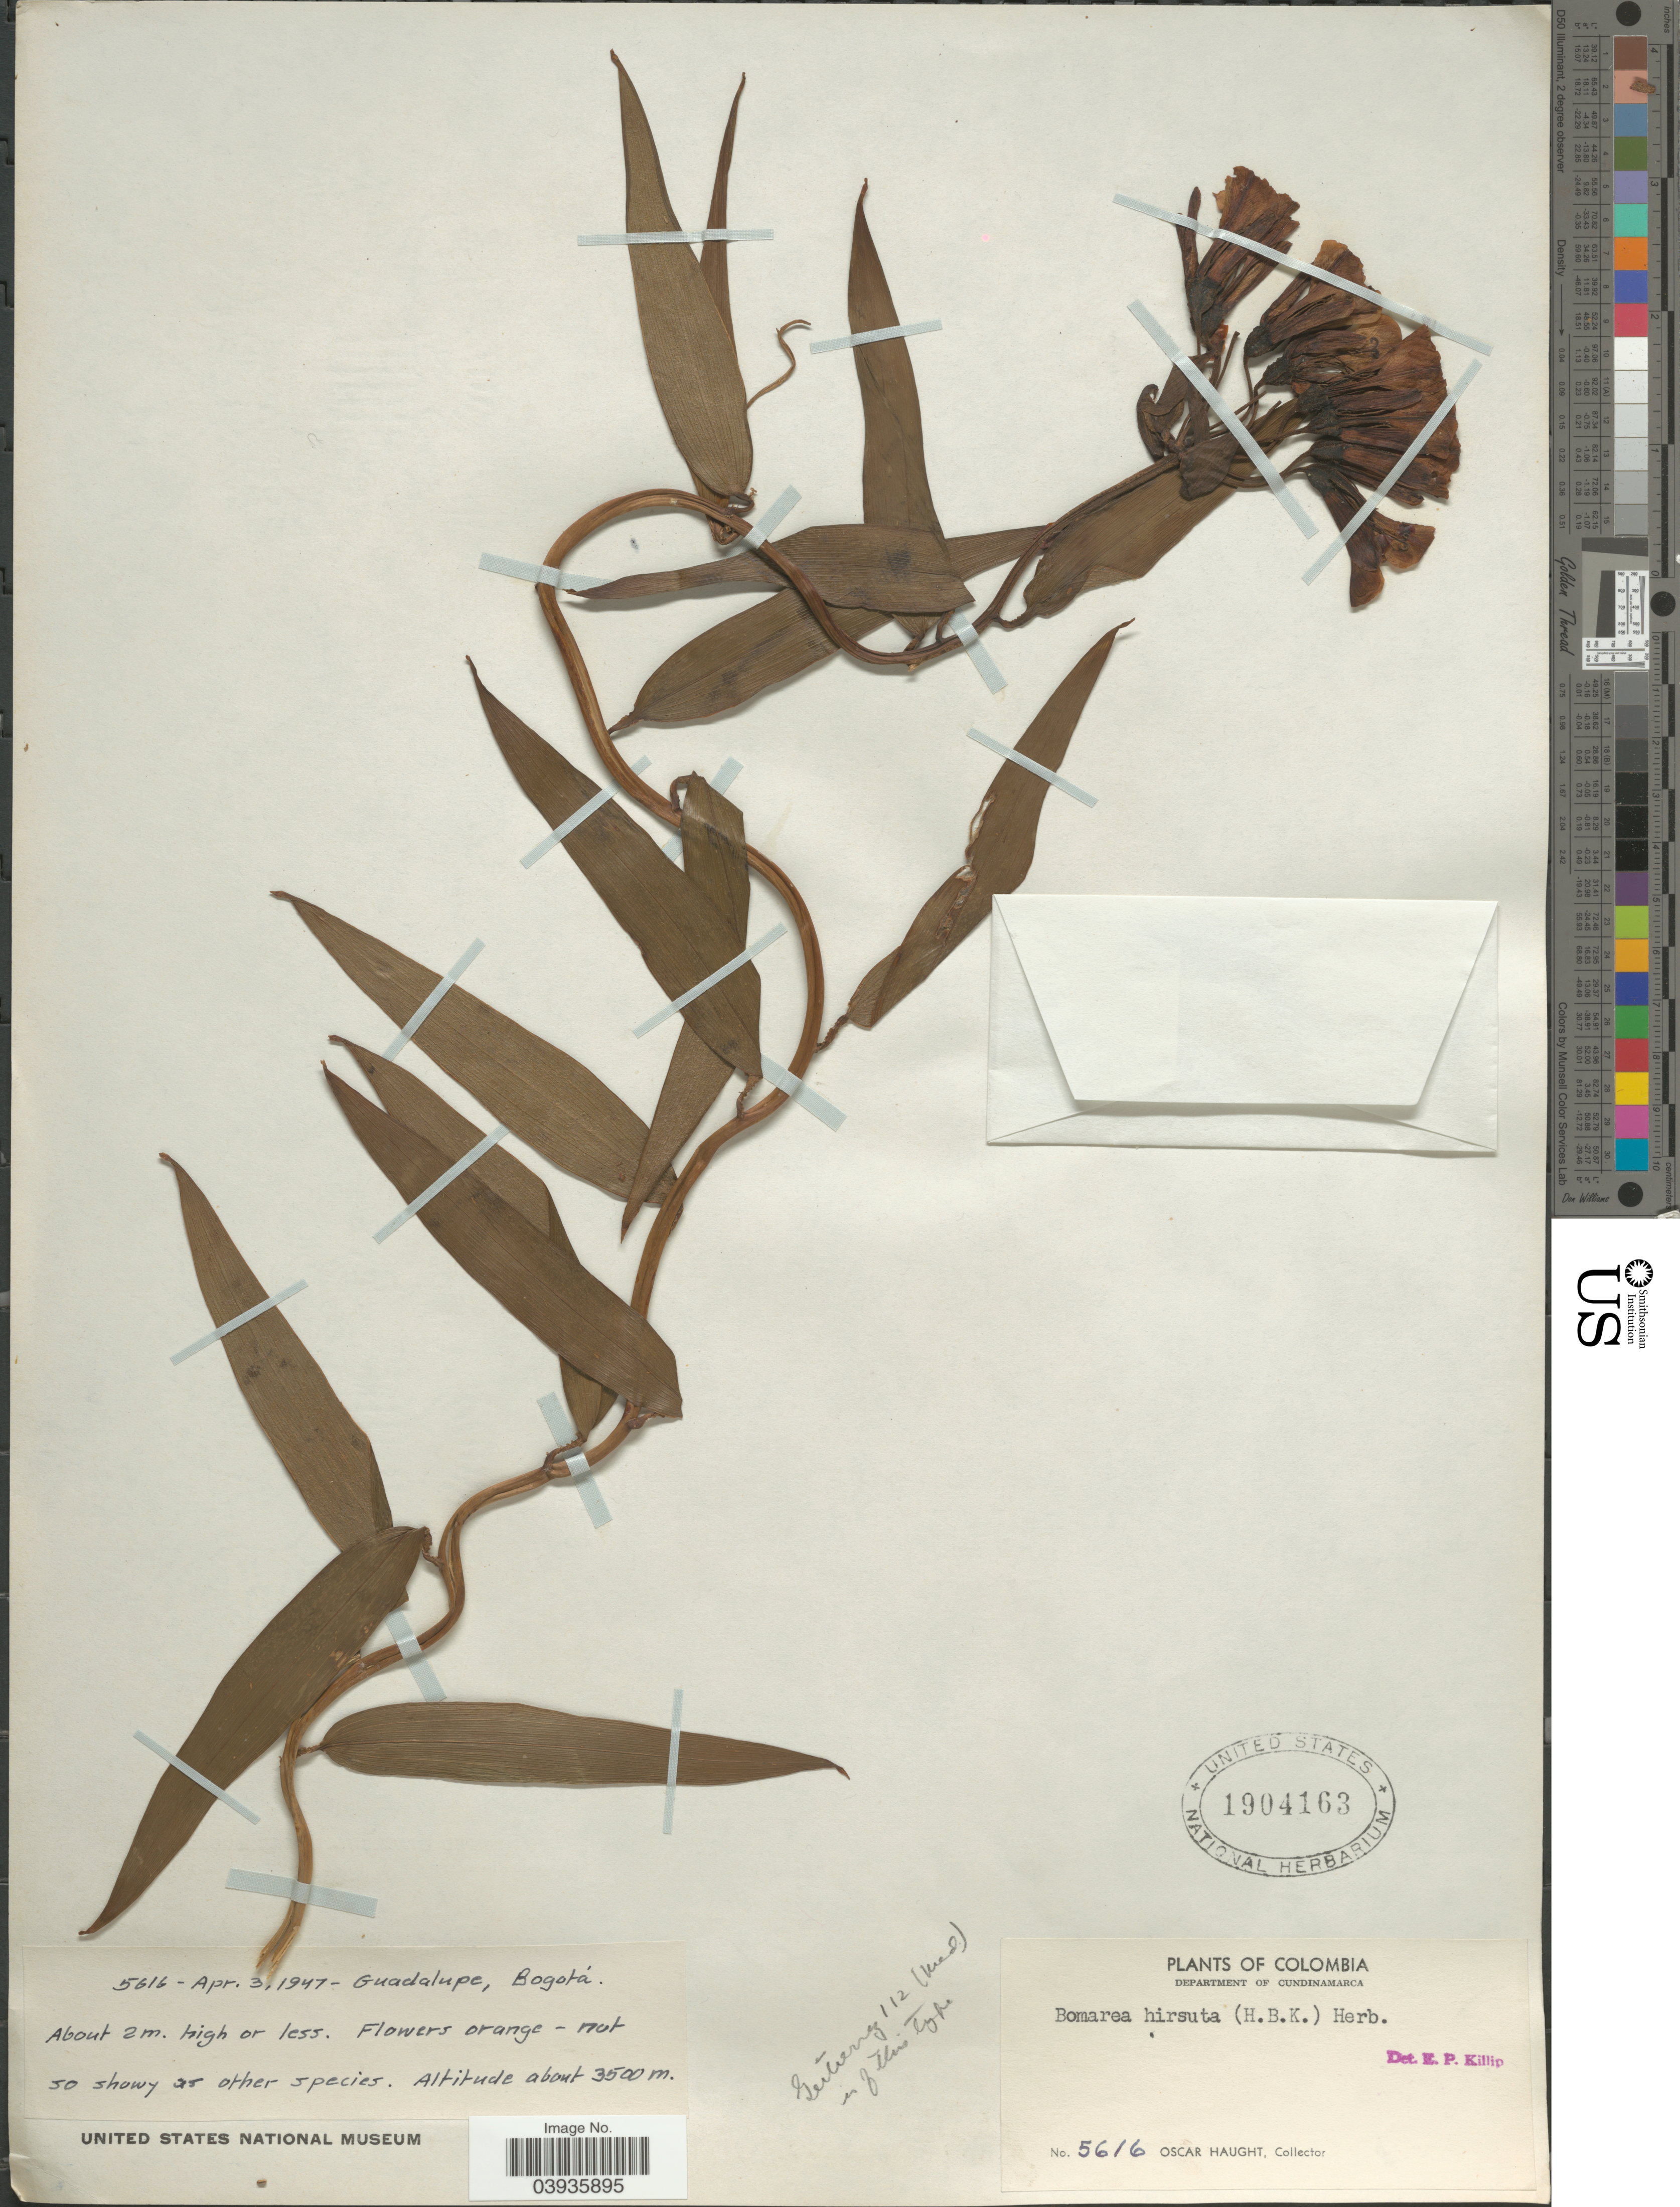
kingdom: Plantae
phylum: Tracheophyta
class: Liliopsida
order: Liliales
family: Alstroemeriaceae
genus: Bomarea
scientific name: Bomarea hirsuta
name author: (Kunth) Herb.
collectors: O. L. Haught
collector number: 5616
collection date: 1947-04-03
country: Colombia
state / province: Cundinamarca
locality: Guadalupe, Bogotá. Department of Cundinamarca.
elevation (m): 3500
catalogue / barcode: US 1904163